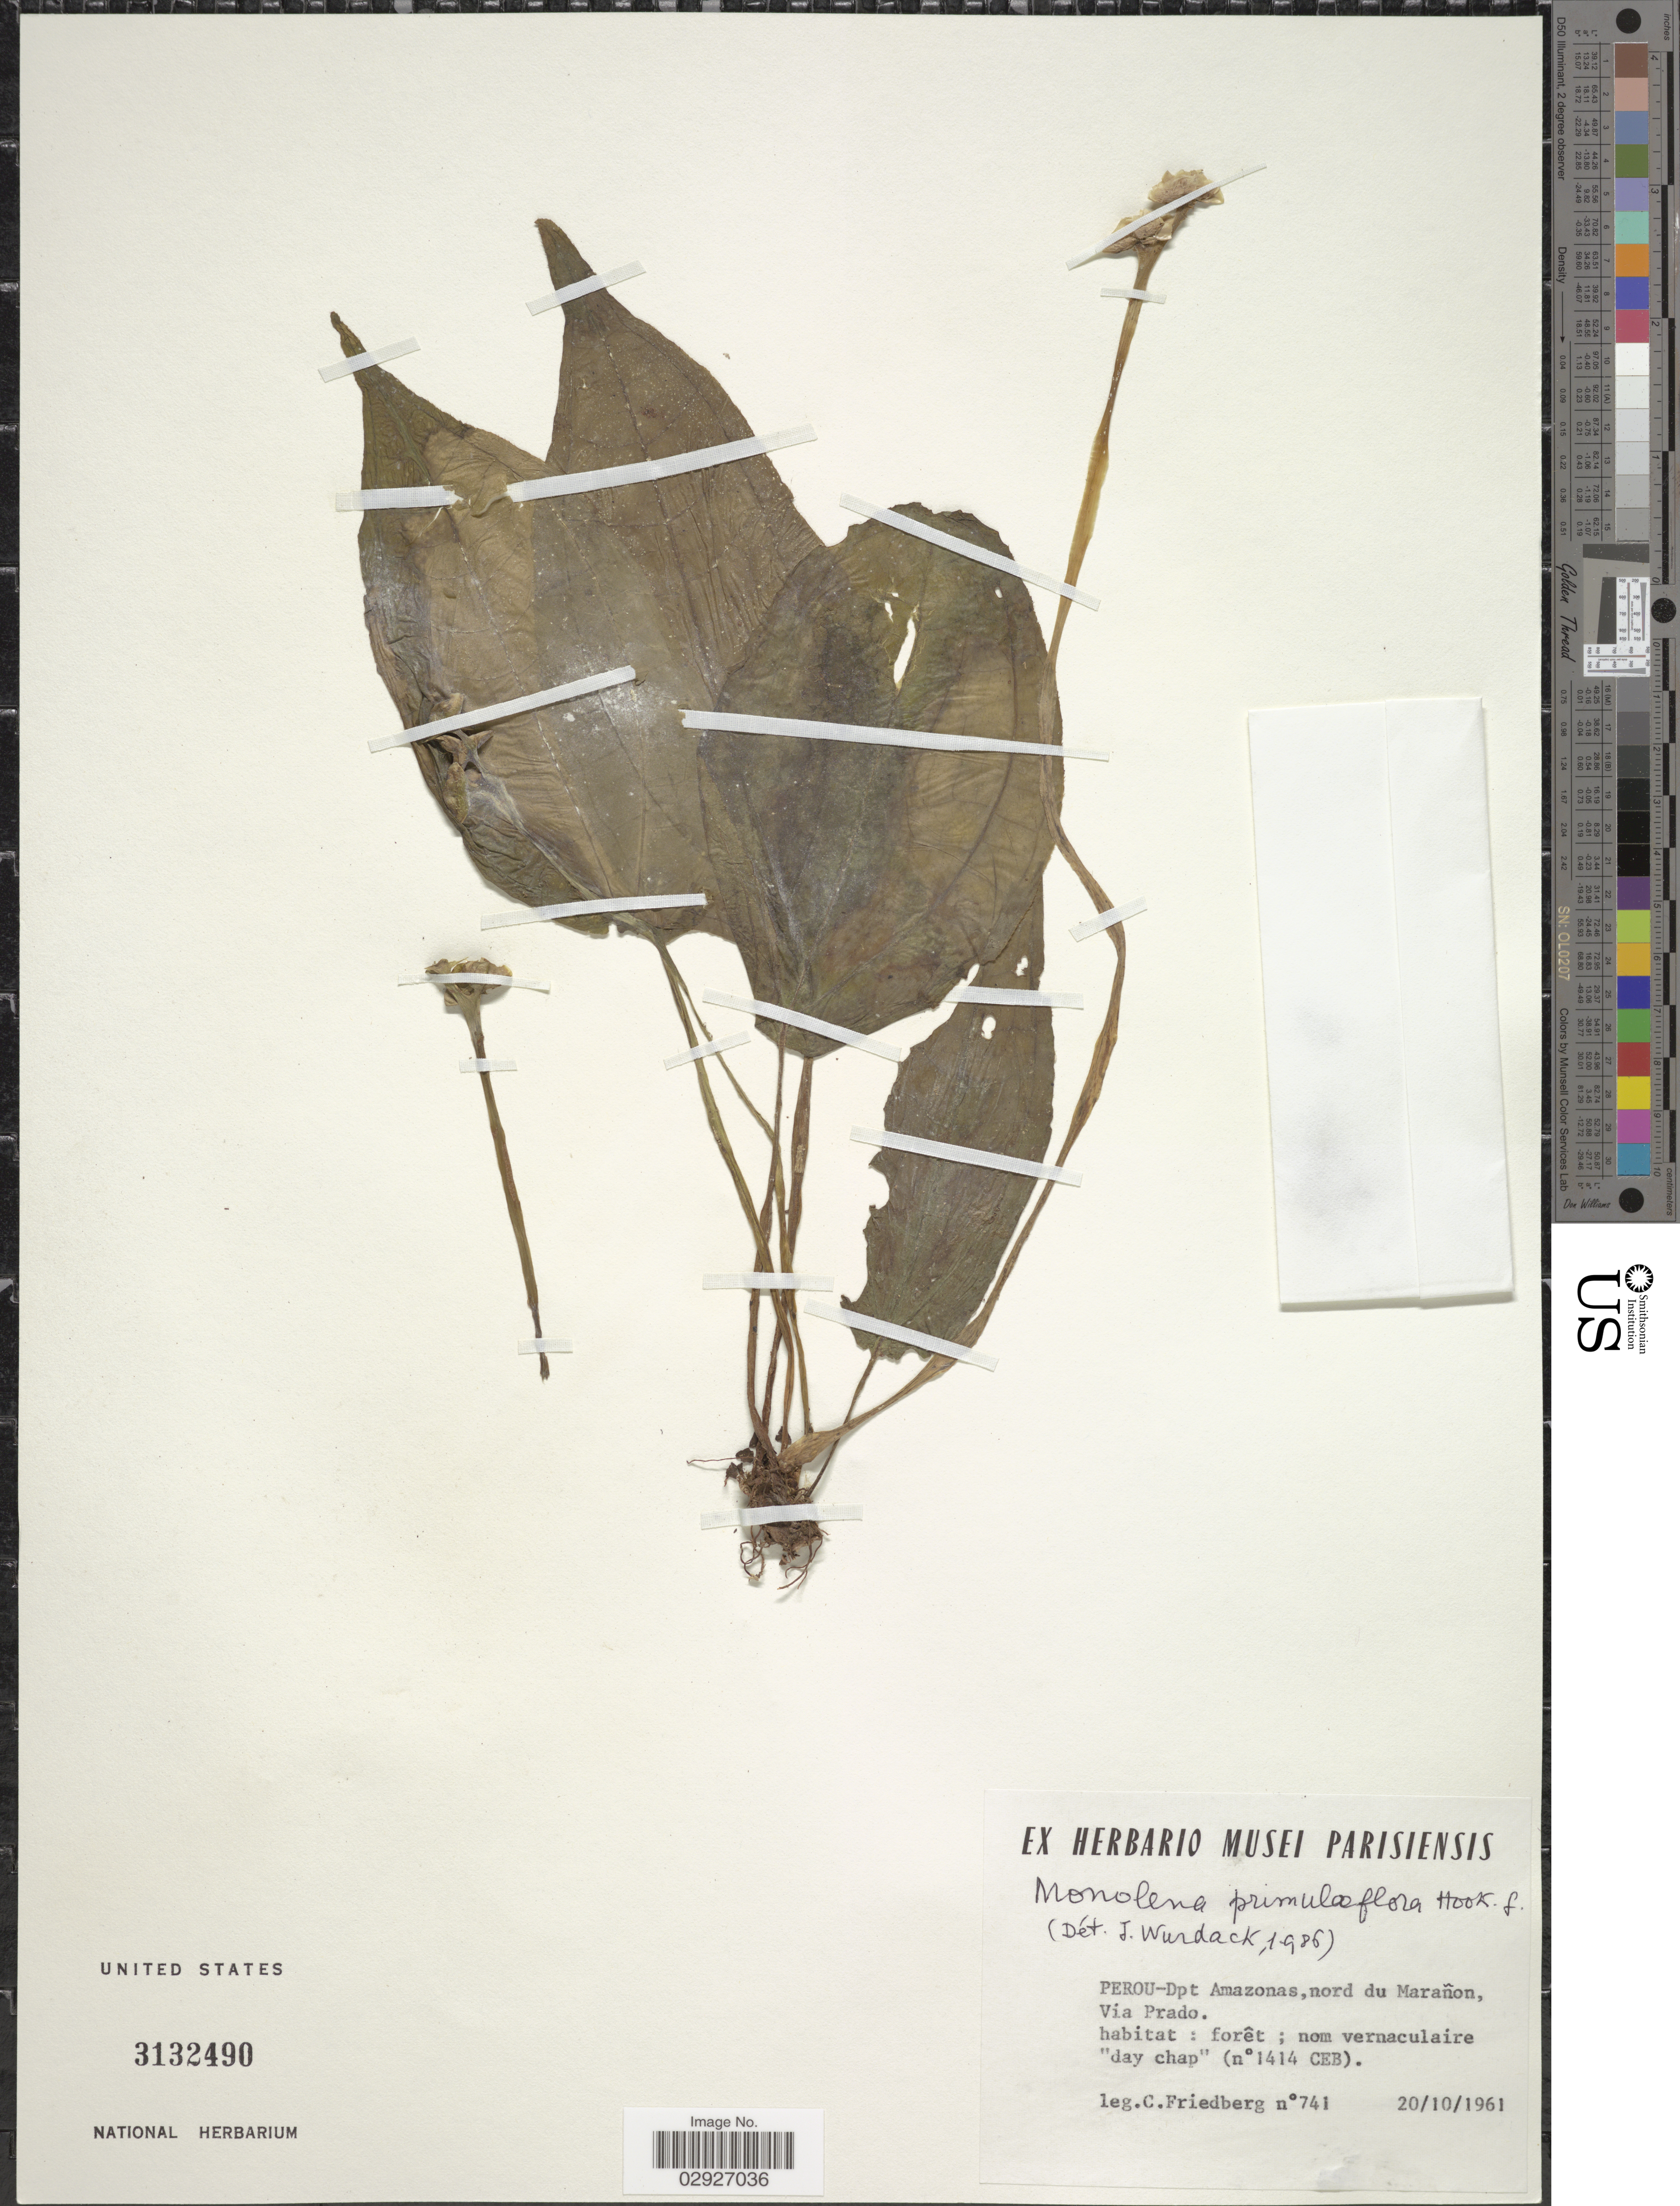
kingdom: Plantae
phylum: Tracheophyta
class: Magnoliopsida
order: Myrtales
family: Melastomataceae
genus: Monolena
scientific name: Monolena primuliflora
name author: Hook. f.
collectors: C. Friedberg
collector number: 741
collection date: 1961-10-20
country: Peru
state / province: Amazonas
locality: Perou-Dpt Amazonas, nord du Marañon, Via Prado.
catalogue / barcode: US 3132490